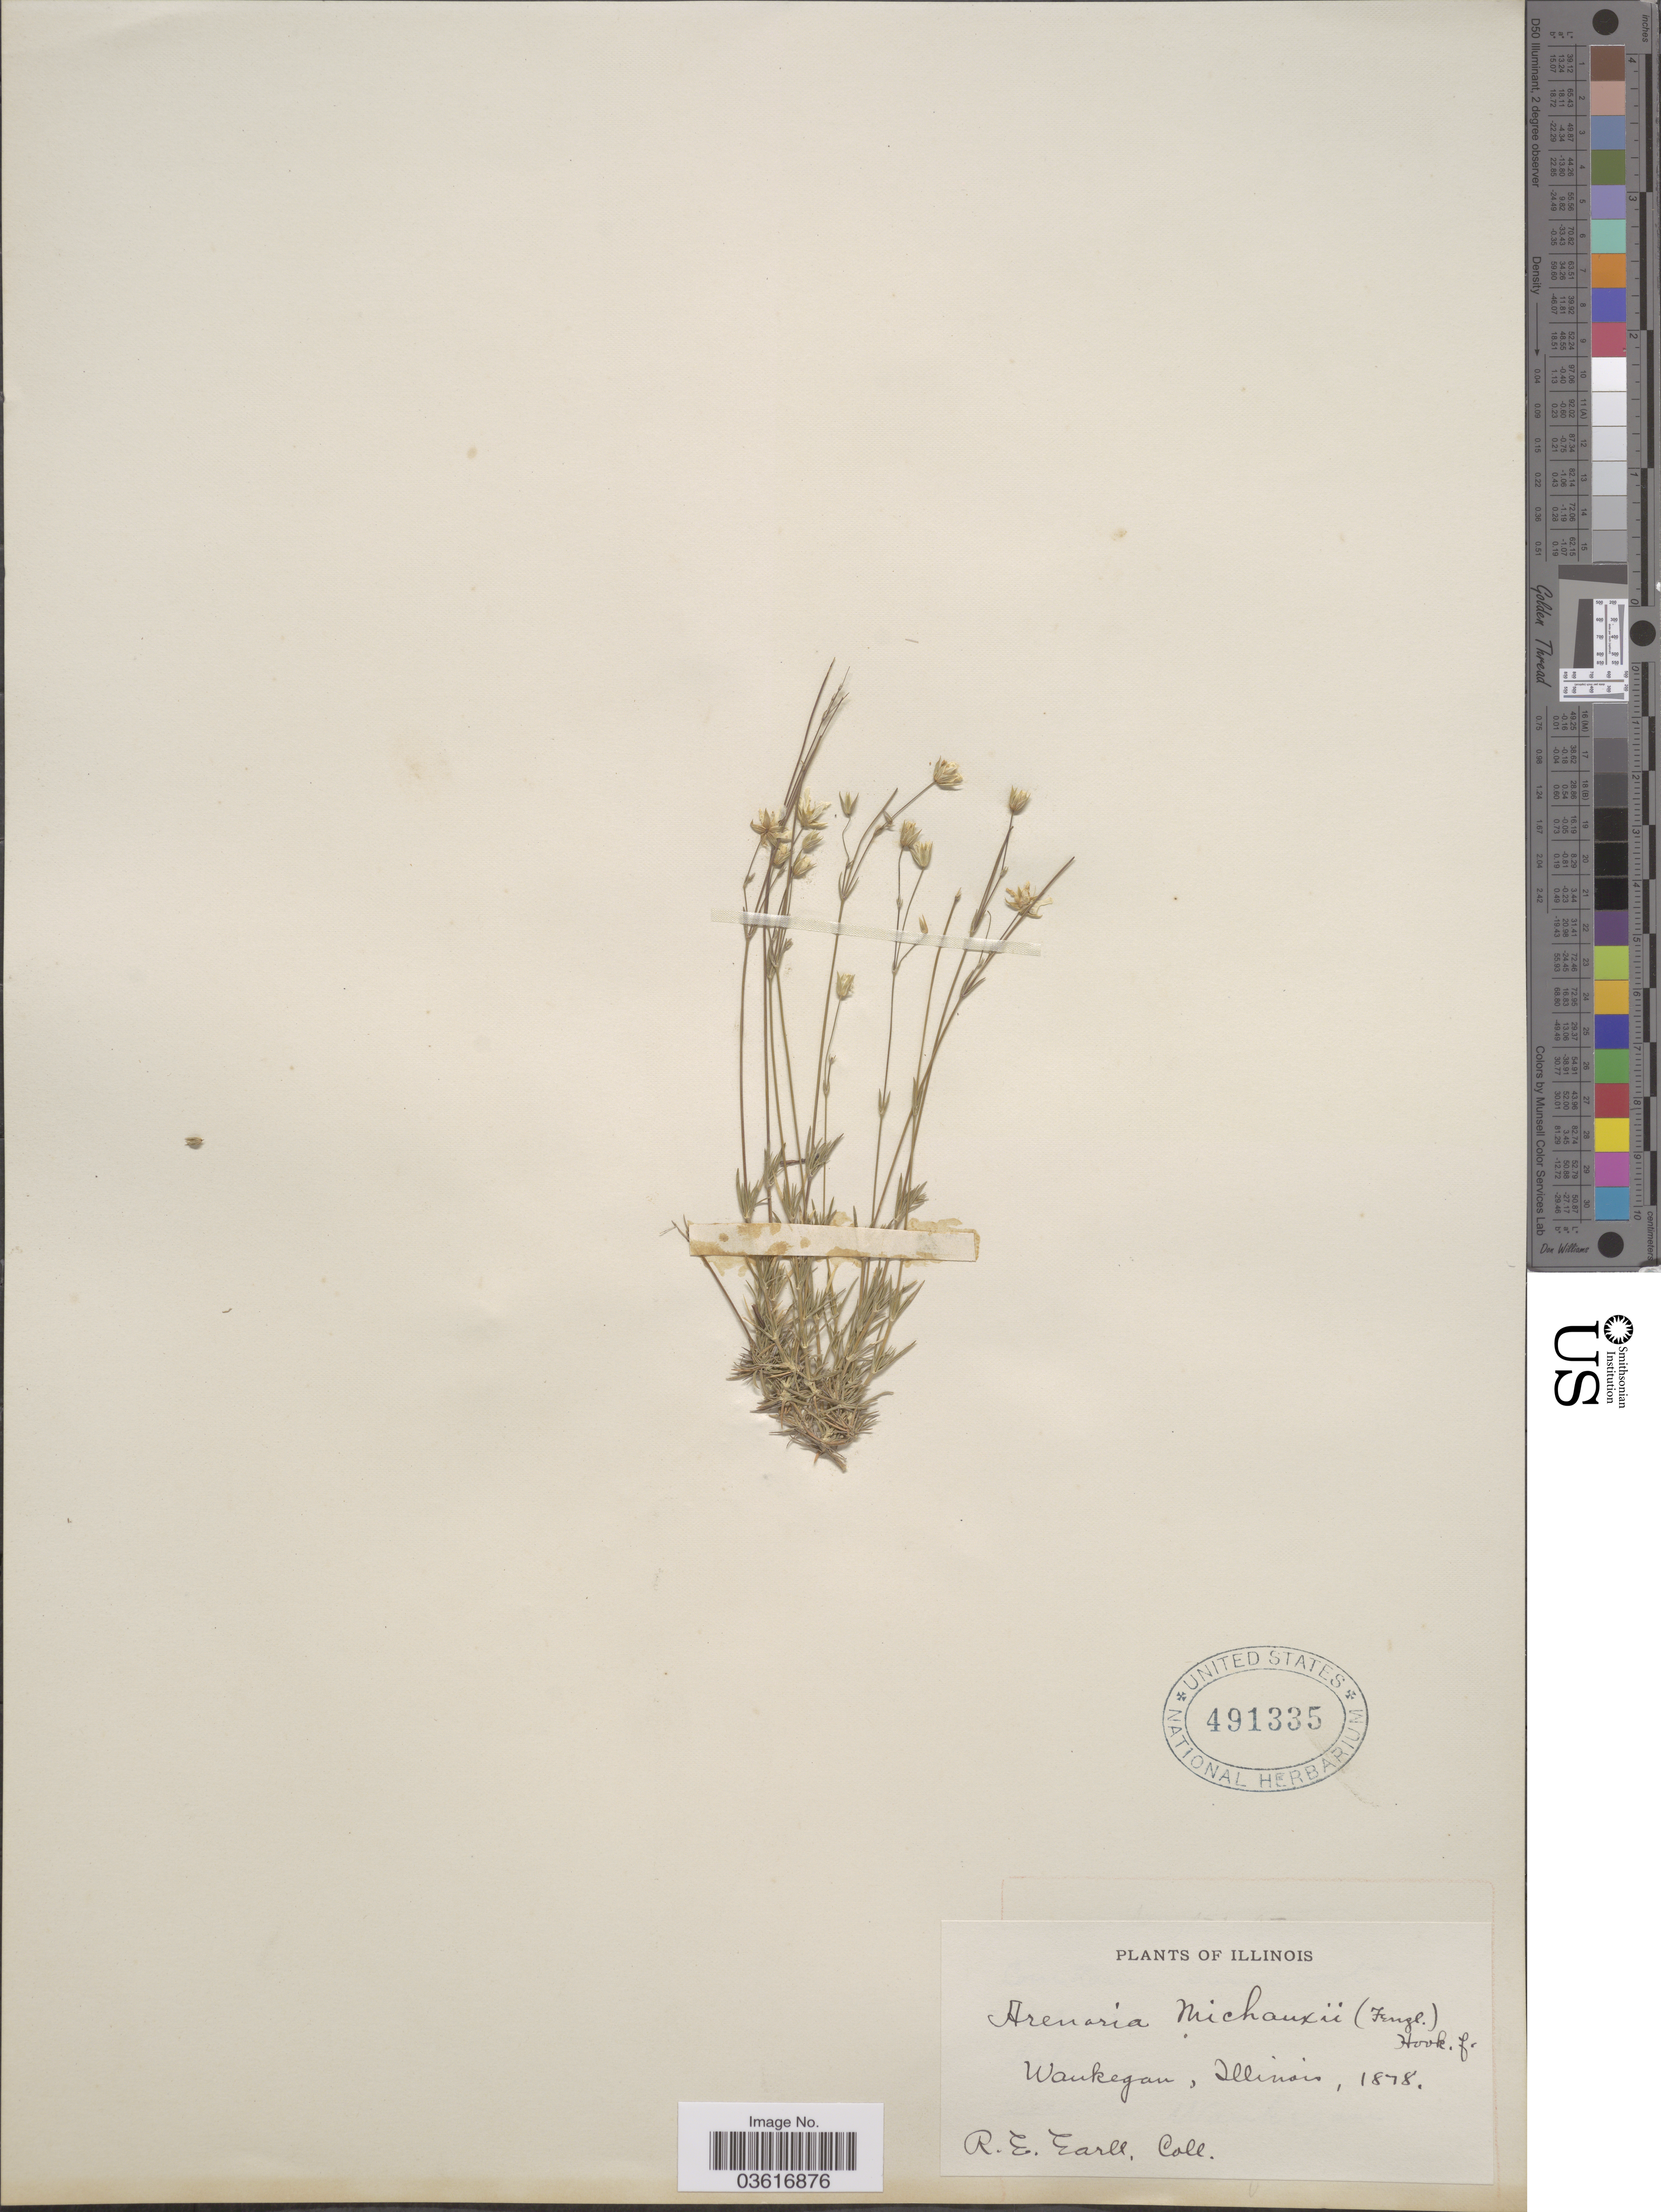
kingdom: Plantae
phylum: Tracheophyta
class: Magnoliopsida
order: Caryophyllales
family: Caryophyllaceae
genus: Minuartia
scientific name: Minuartia stricta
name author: (Sw.) Hiern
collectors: R. Earll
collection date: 1878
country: United States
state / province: Illinois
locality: Waukegan.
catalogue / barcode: US 491335